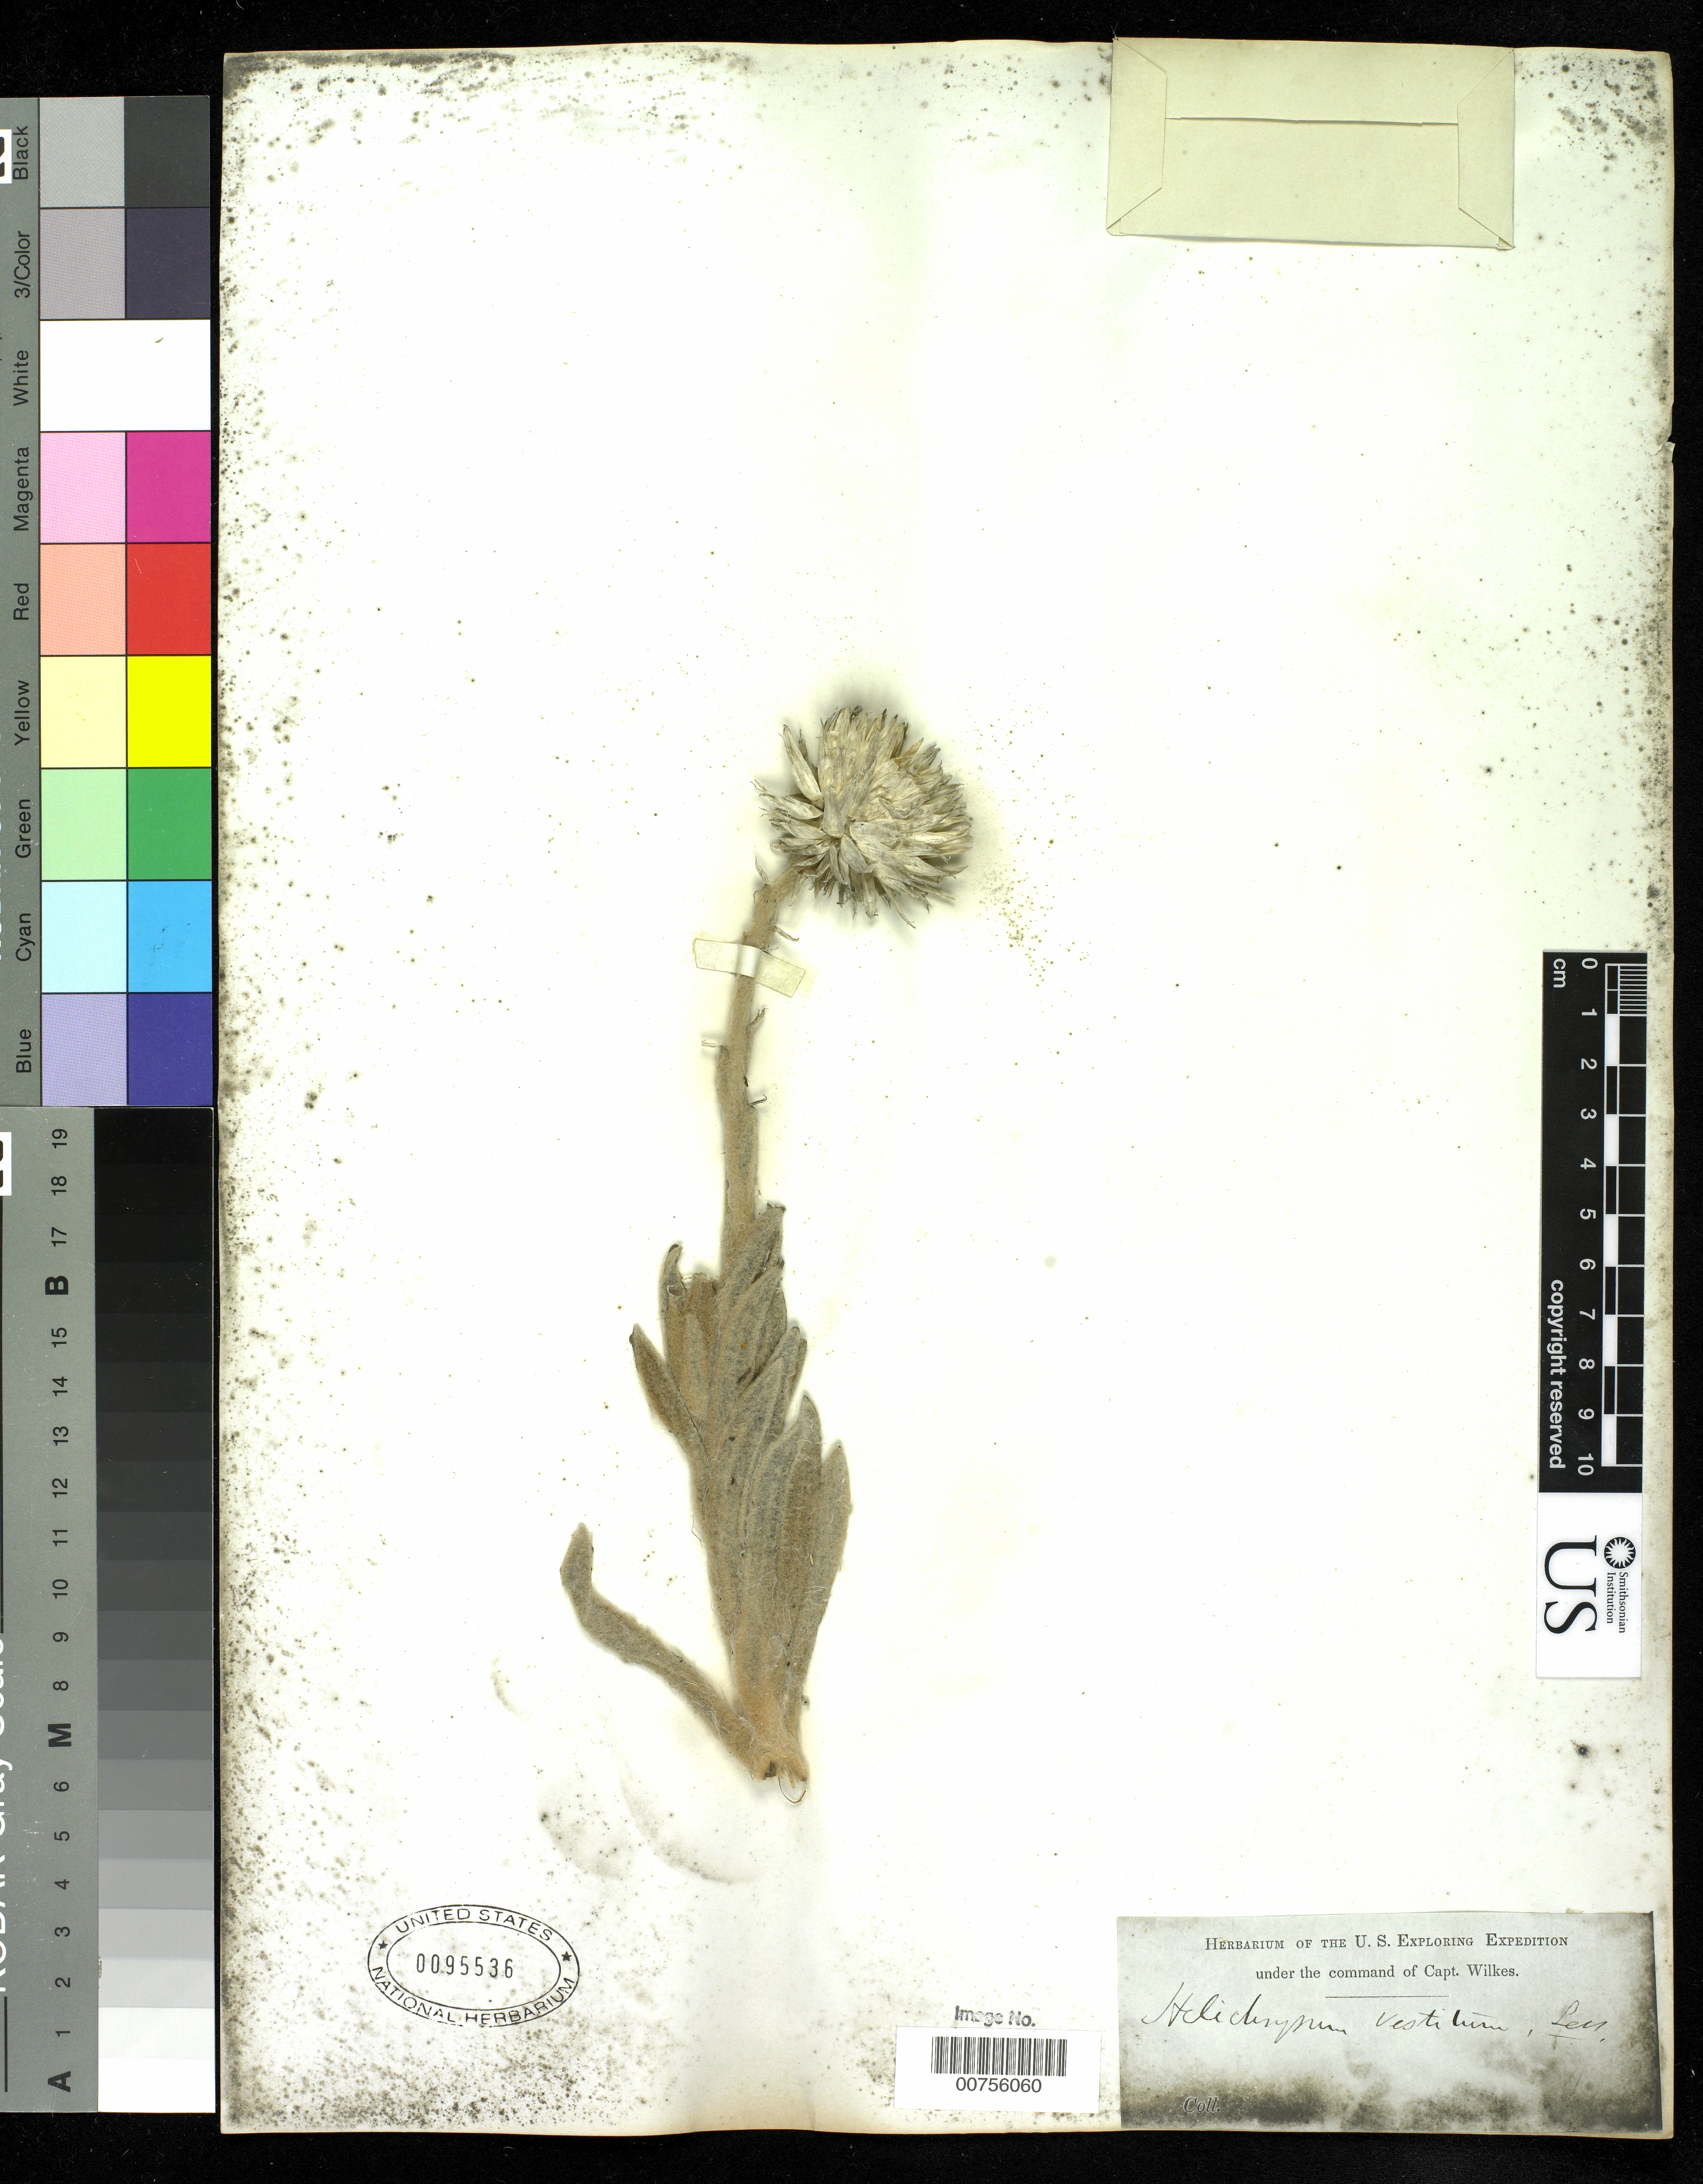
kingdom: Plantae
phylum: Tracheophyta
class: Magnoliopsida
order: Asterales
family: Asteraceae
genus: Helichrysum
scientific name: Helichrysum vestitum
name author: Willd.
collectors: Wilkes Explor. Exped.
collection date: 1838/1842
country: South Africa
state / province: Western Cape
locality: Cape Town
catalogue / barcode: US 95536